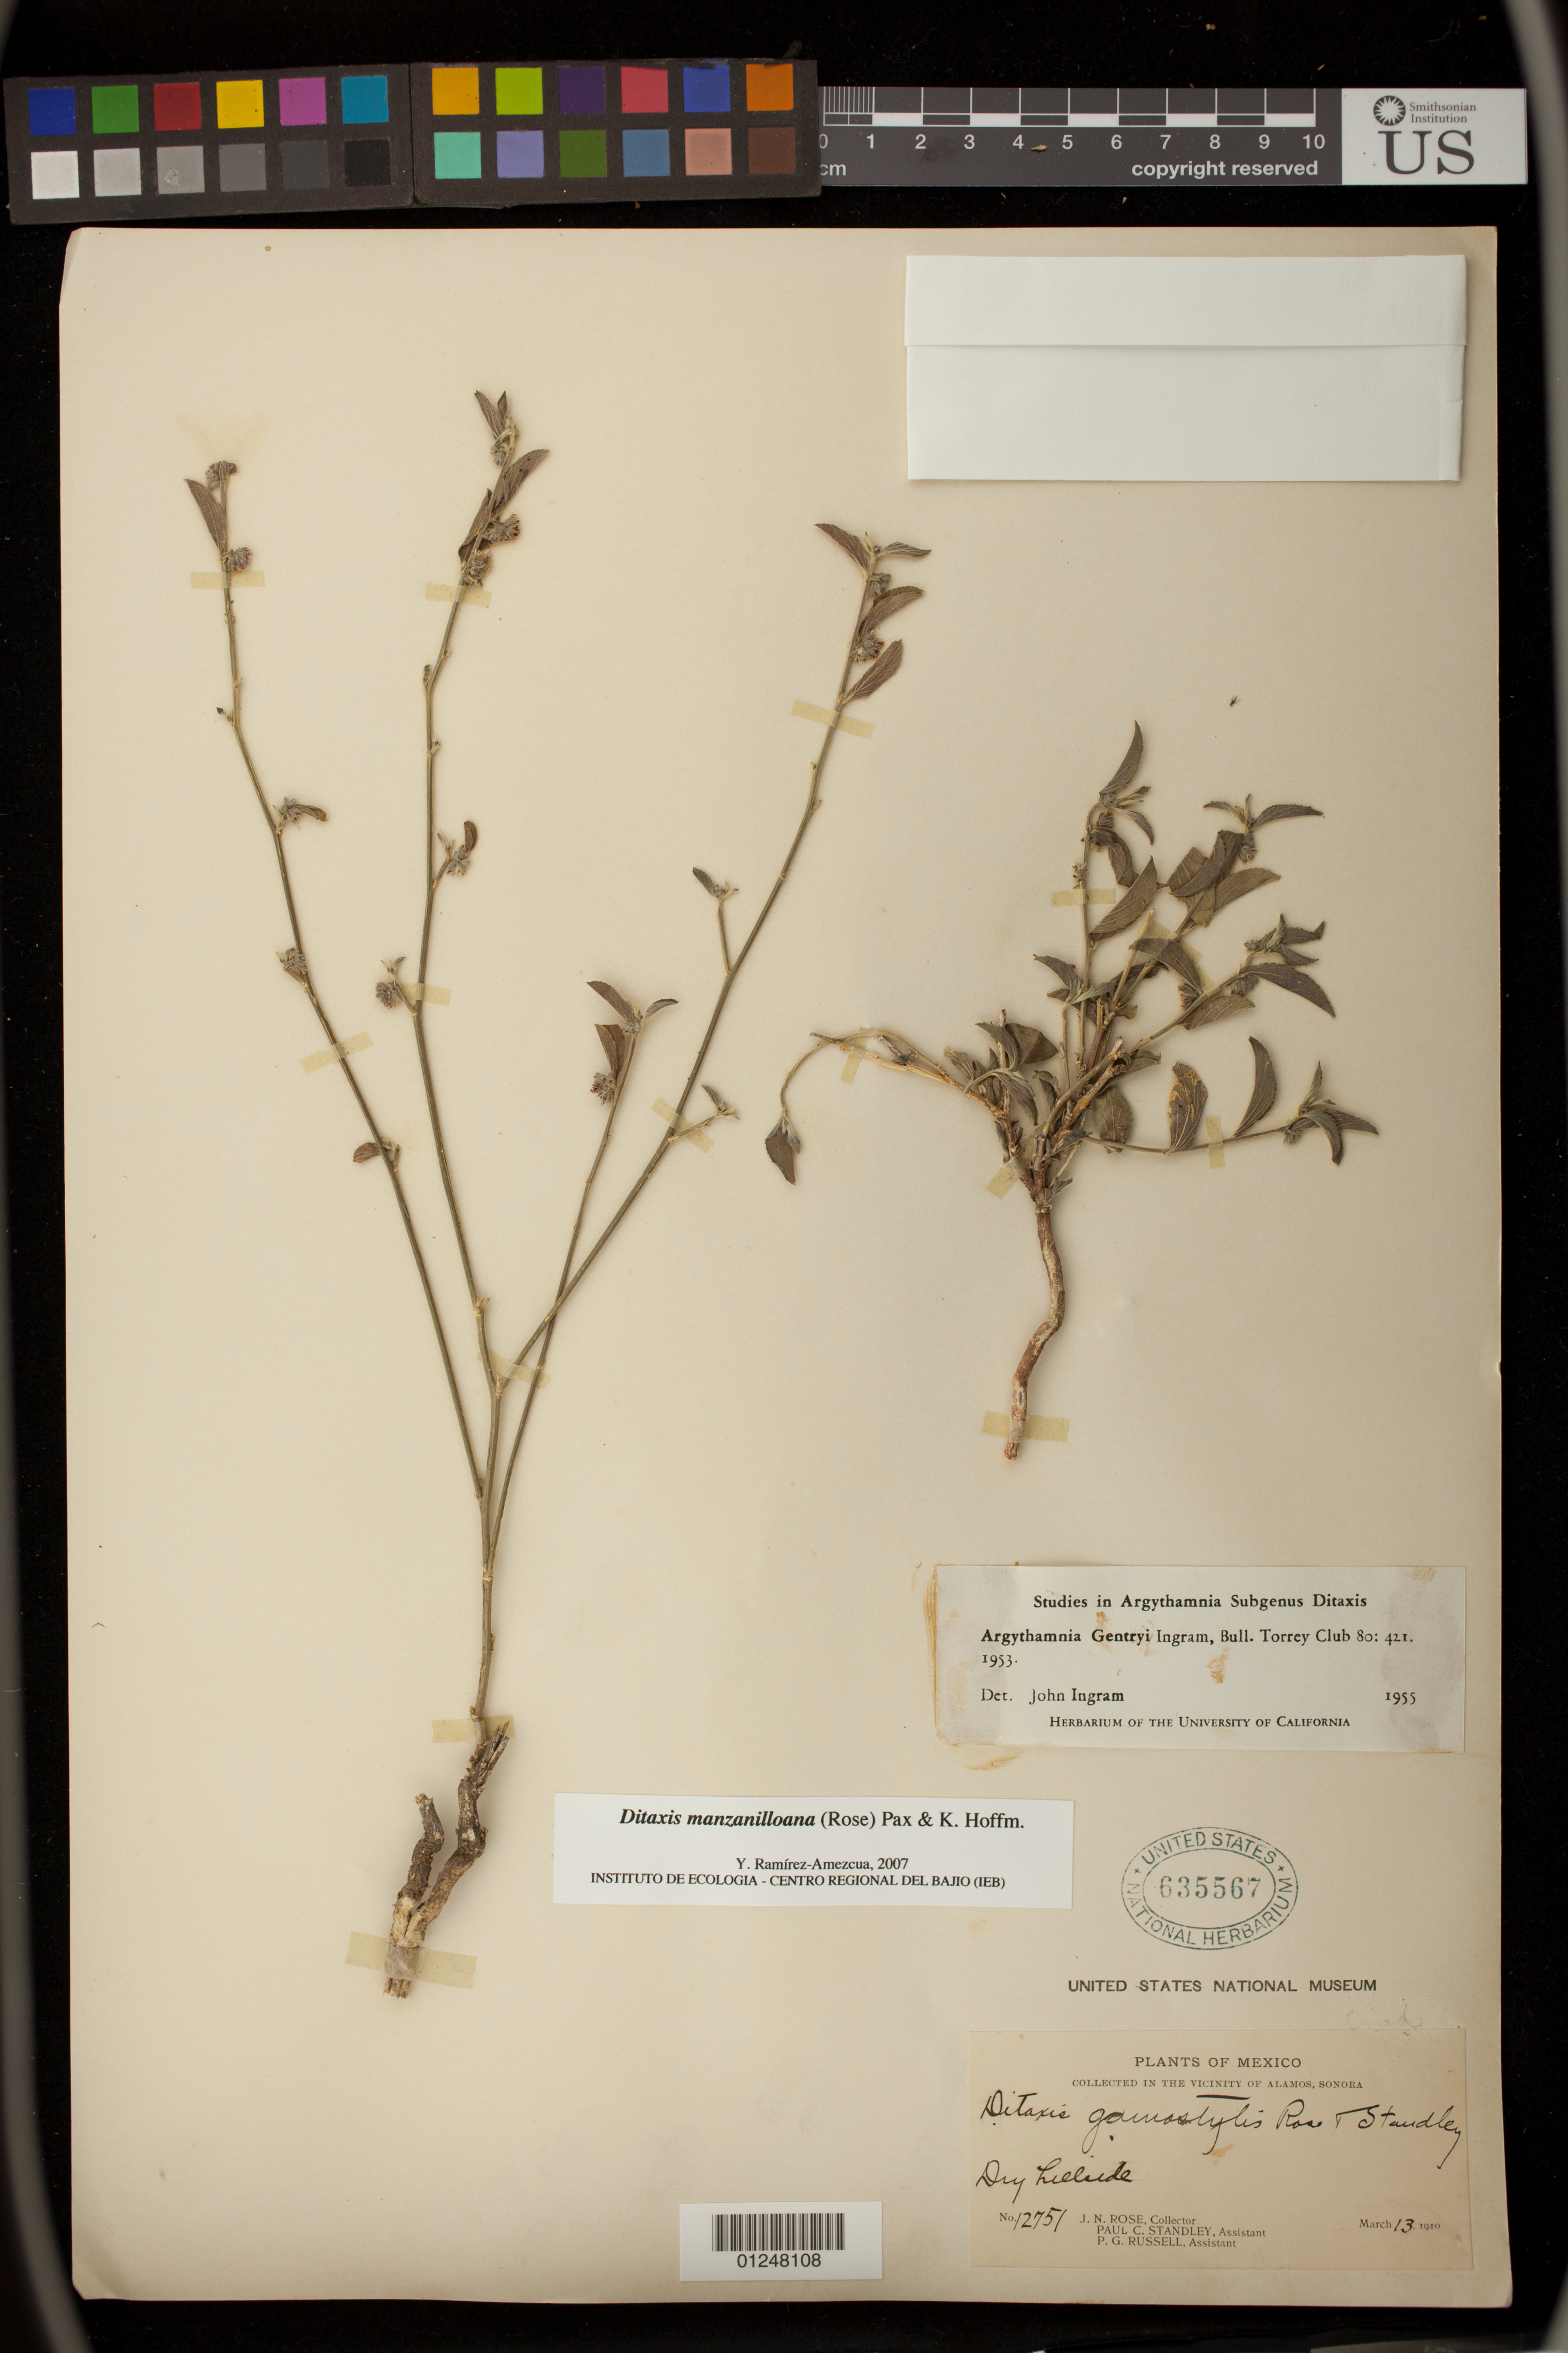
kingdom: Plantae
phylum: Tracheophyta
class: Magnoliopsida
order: Malpighiales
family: Euphorbiaceae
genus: Ditaxis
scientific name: Ditaxis manzanilloana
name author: (Rose) Pax & K. Hoffm.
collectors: J. N. Rose, P. C. Standley & P. G. Russell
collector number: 12751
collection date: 1910-03-13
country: Mexico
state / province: Sonora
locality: Dry hillside, vicinity of Alamos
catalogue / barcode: US 635567